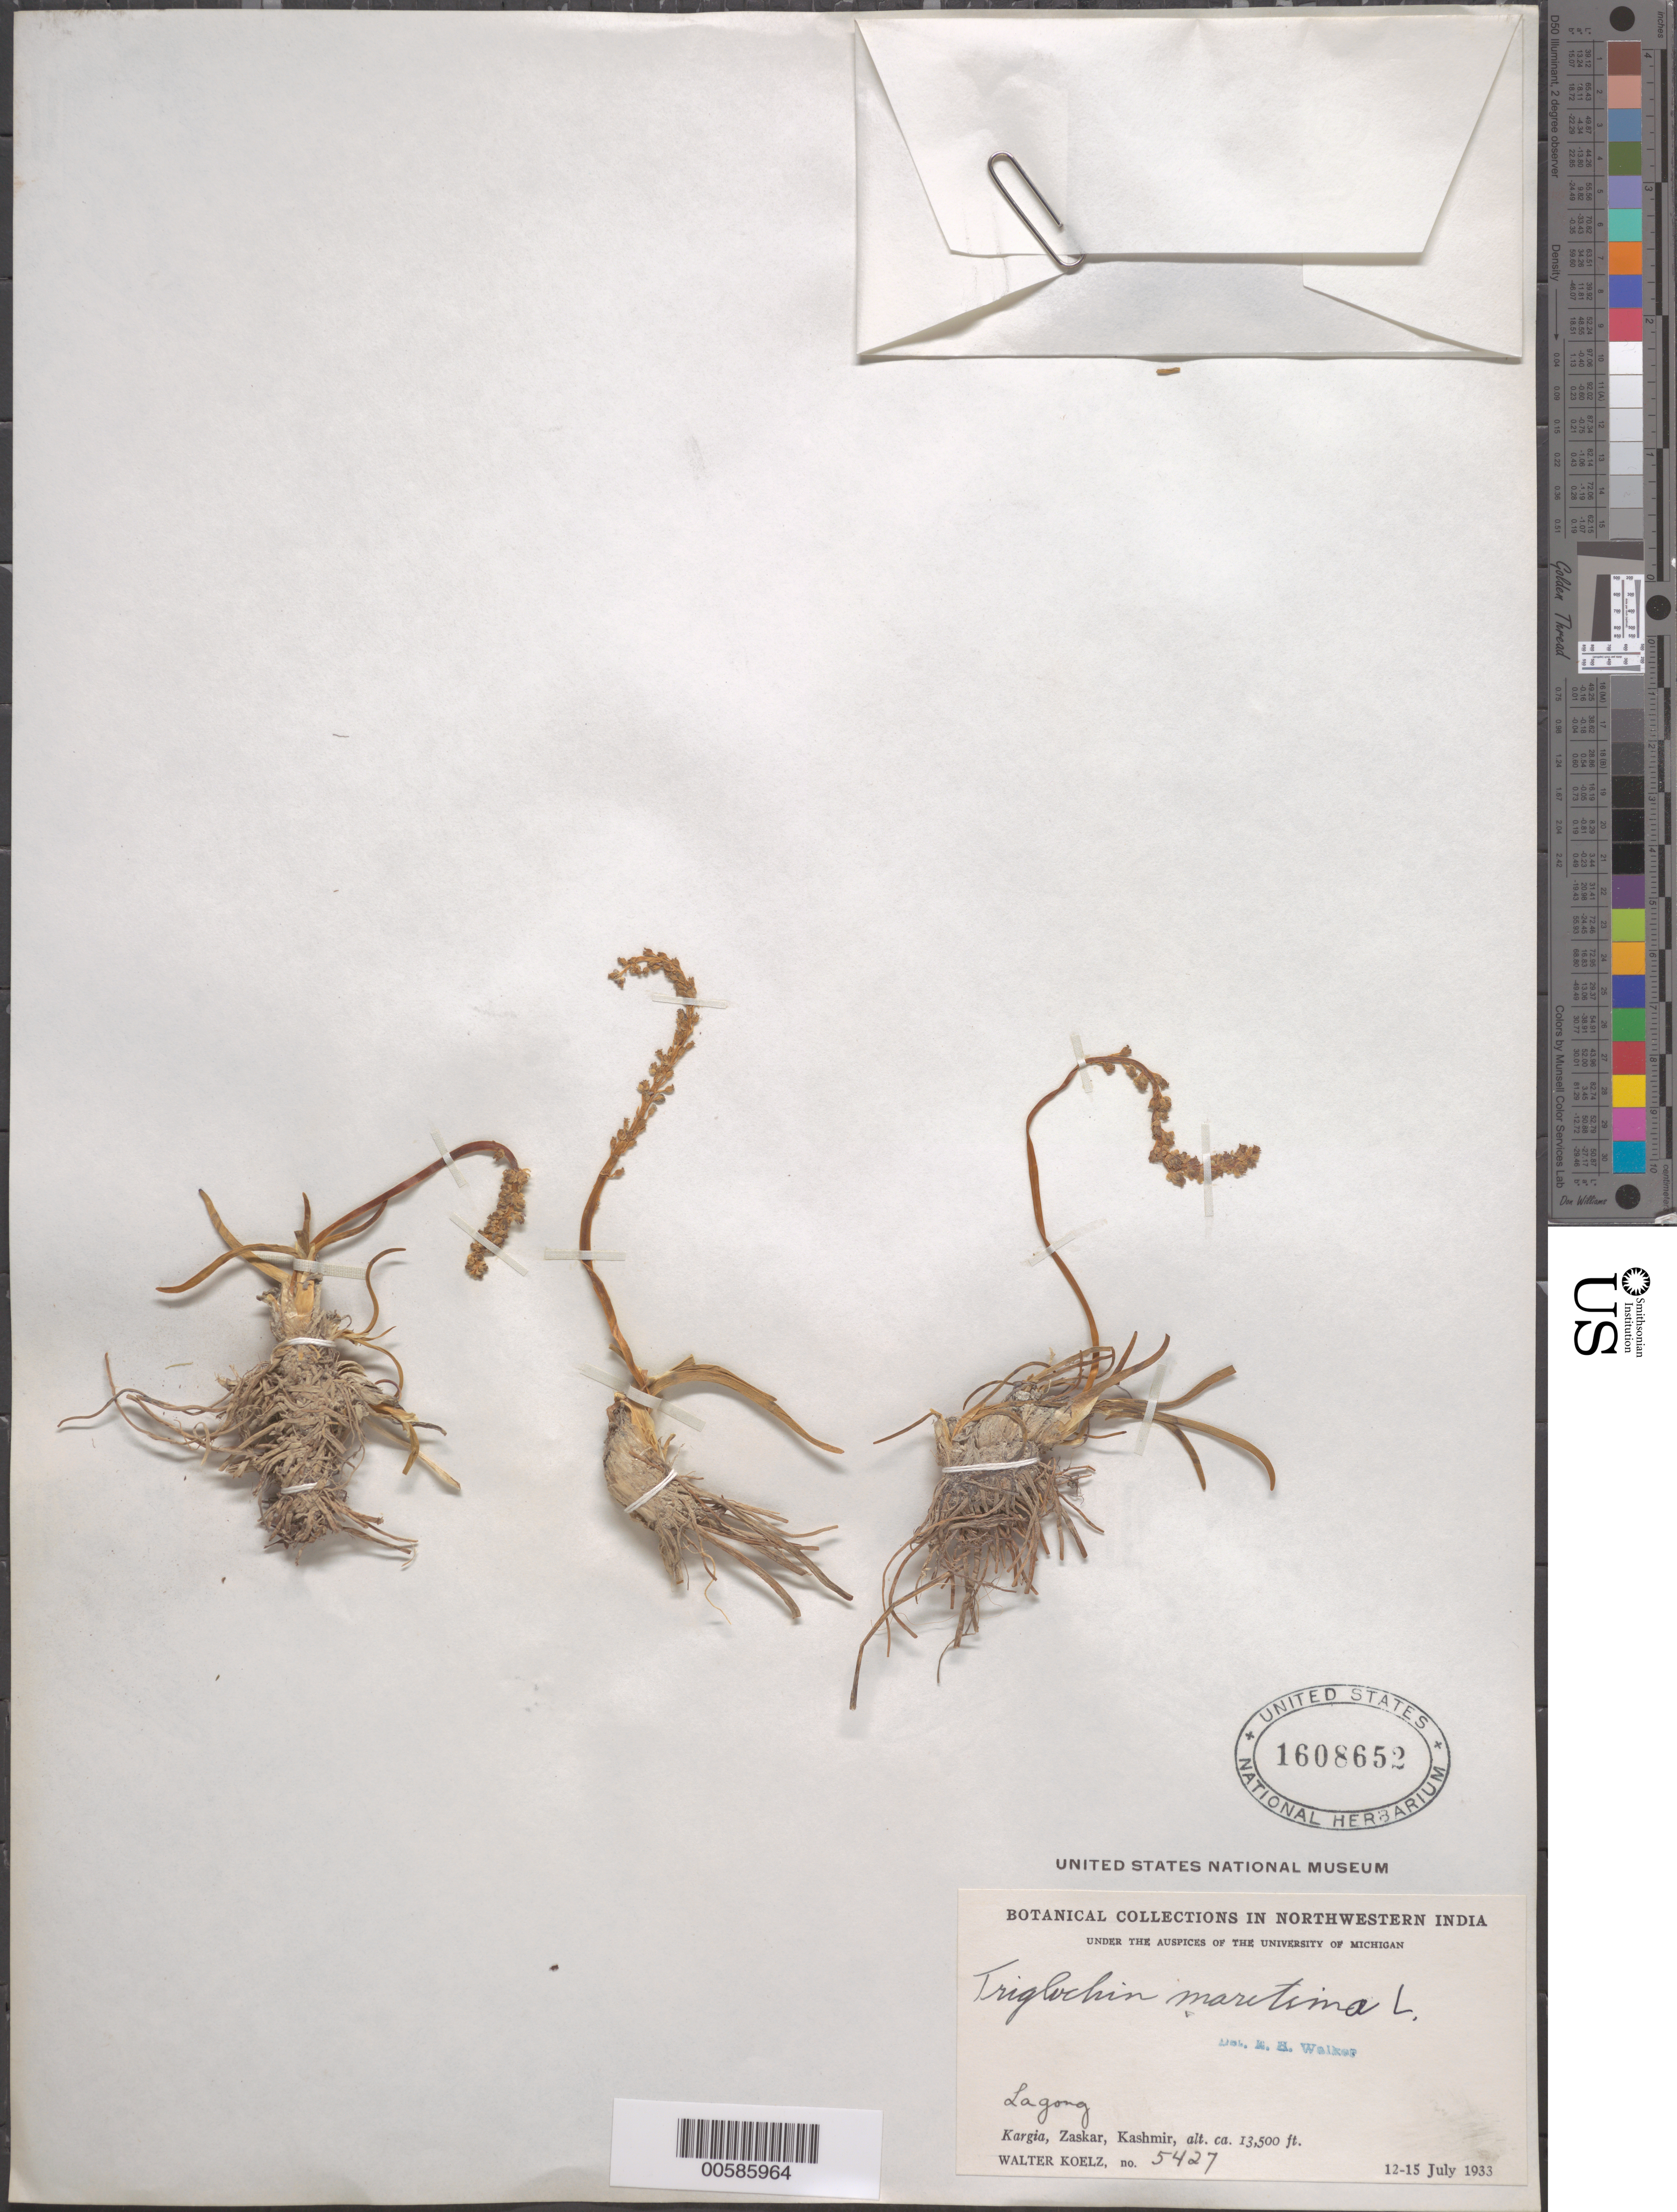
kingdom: Plantae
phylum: Tracheophyta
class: Liliopsida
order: Alismatales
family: Juncaginaceae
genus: Triglochin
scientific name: Triglochin maritima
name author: L.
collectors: W. N. Koelz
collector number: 5427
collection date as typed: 12 Jul 1933 to 15 Jul 1933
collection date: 1933-07-12/1933-07-15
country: India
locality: Kargia, Zaskar, Kashmir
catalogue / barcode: US 1608652